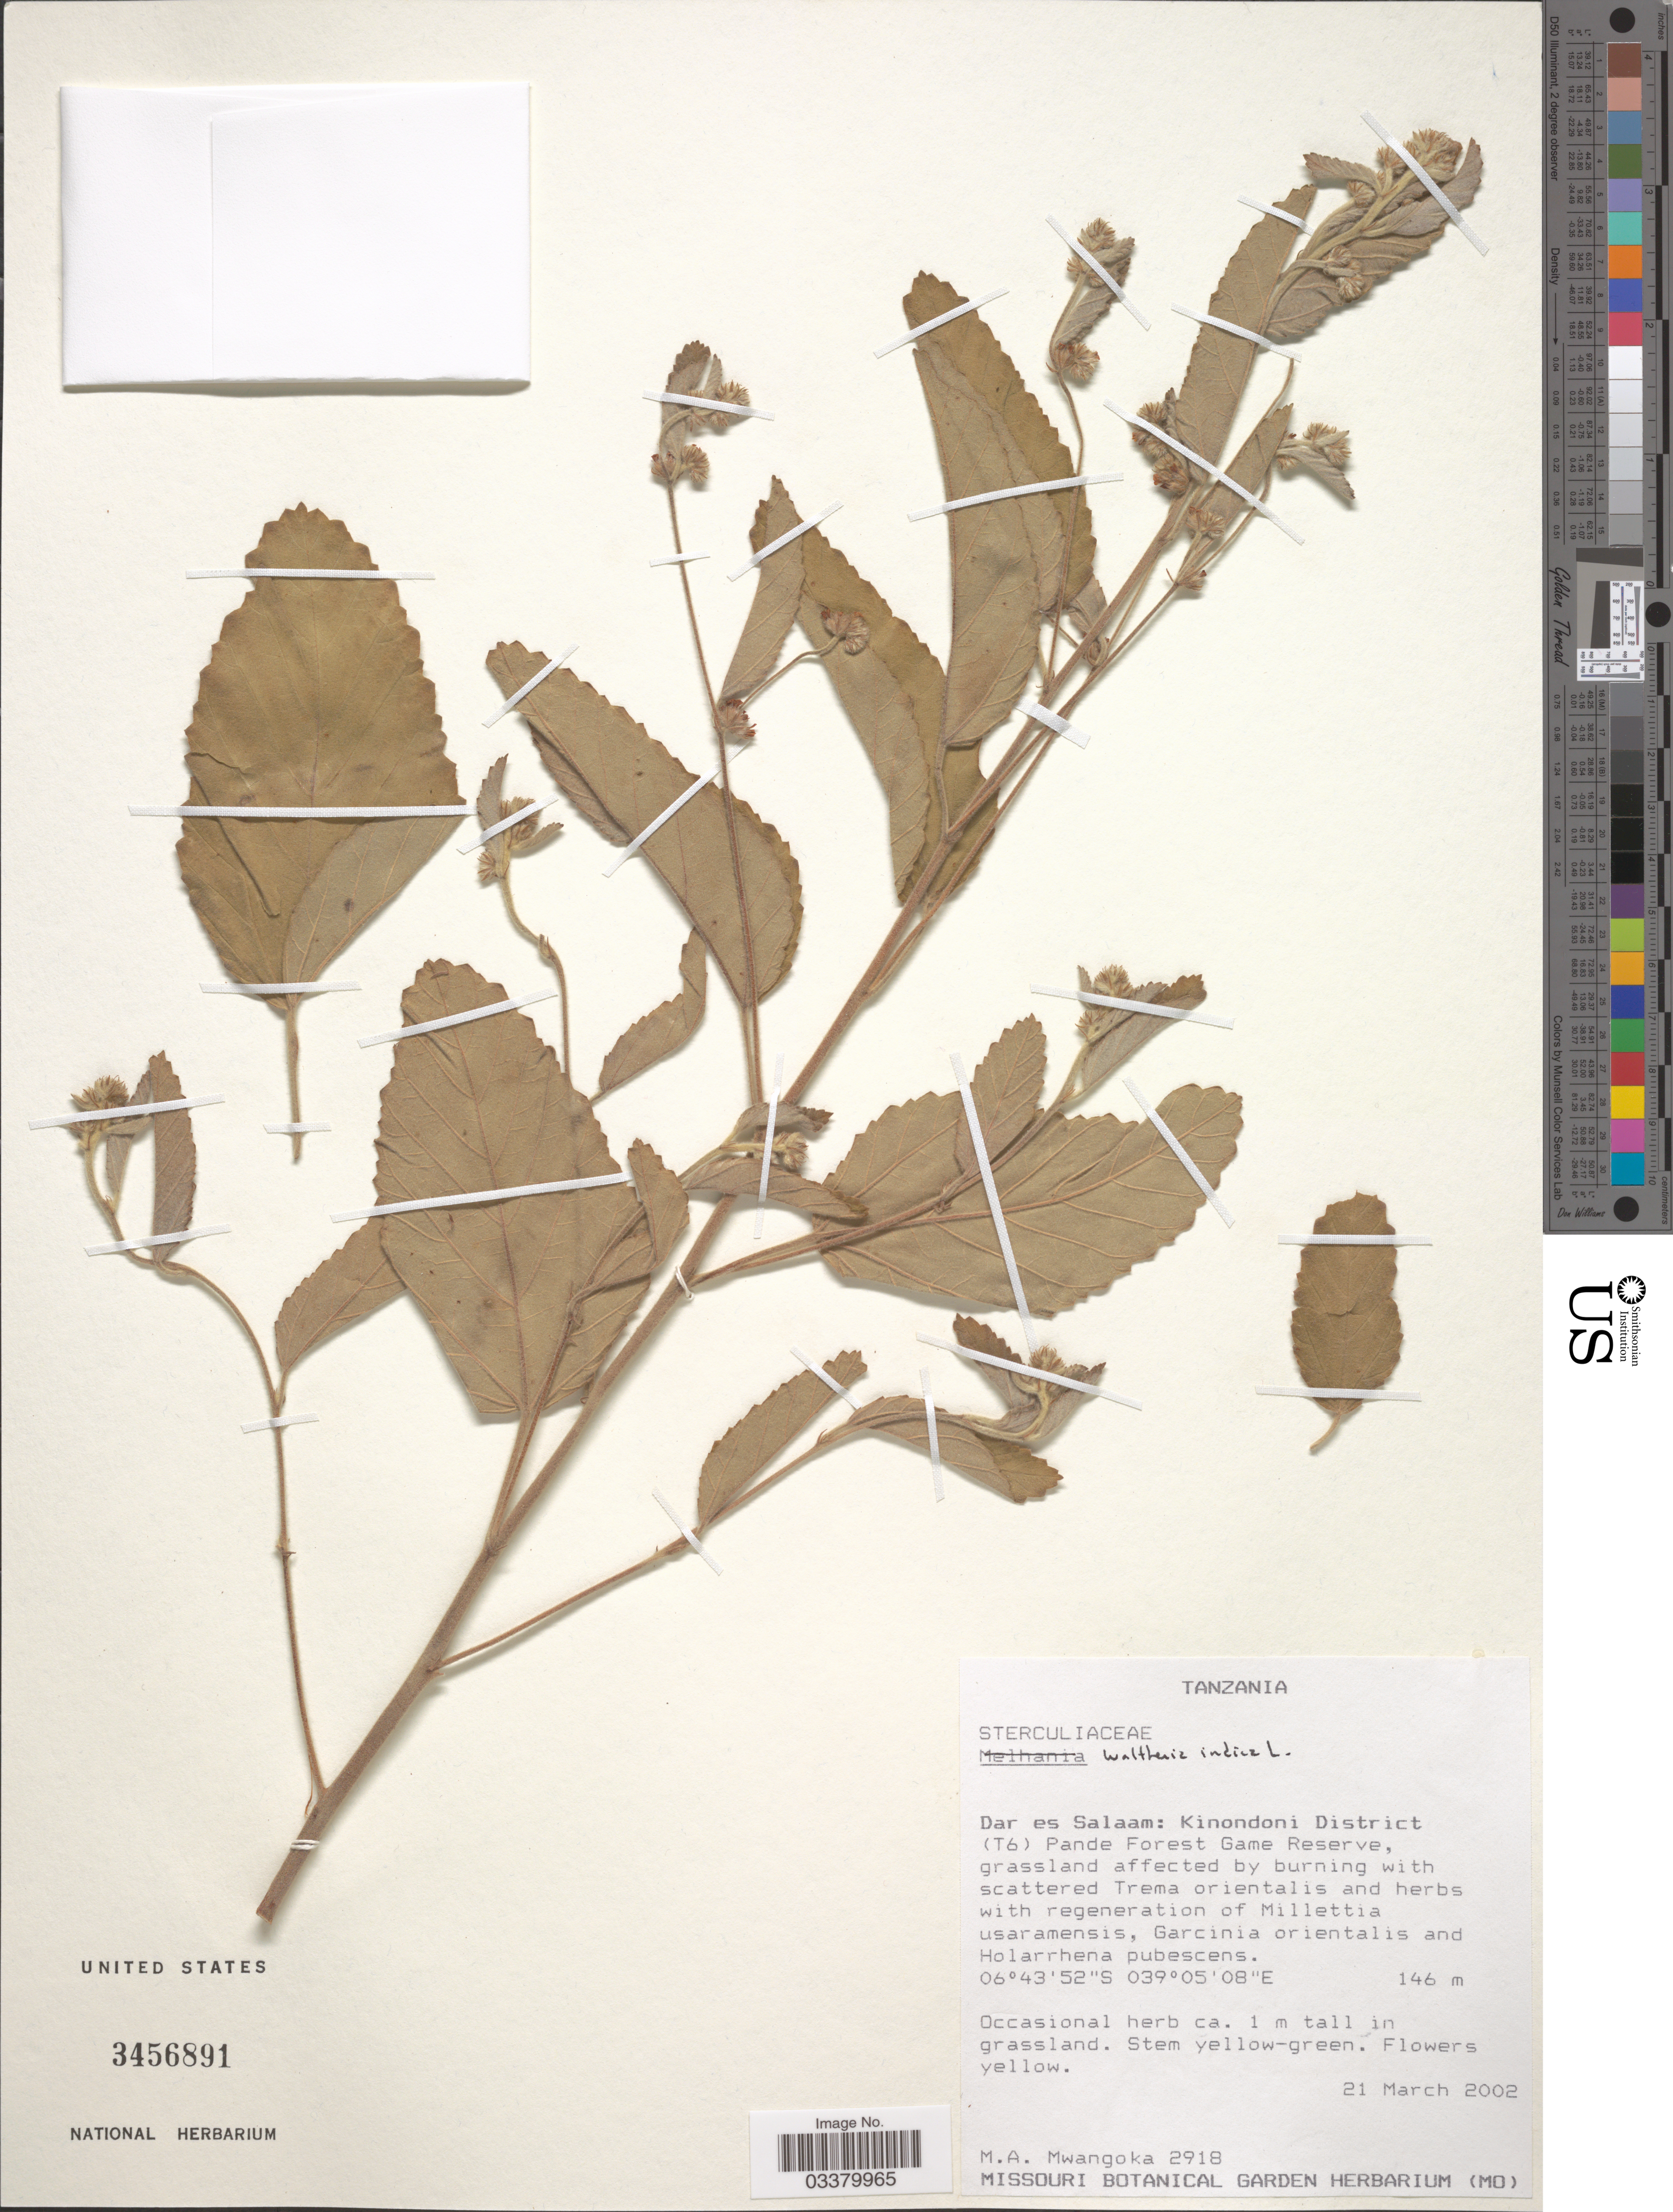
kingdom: Plantae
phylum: Tracheophyta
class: Magnoliopsida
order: Malvales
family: Malvaceae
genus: Waltheria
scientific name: Waltheria indica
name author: L.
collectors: M. A. Mwangoka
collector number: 2918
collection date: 2002-03-21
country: Tanzania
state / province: Dar es Salaam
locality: Kinondoni District. (T6) Pande Forest Game Reserve, grassland affected by burning with scattered Trema orientalis.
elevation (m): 146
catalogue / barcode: US 3456891